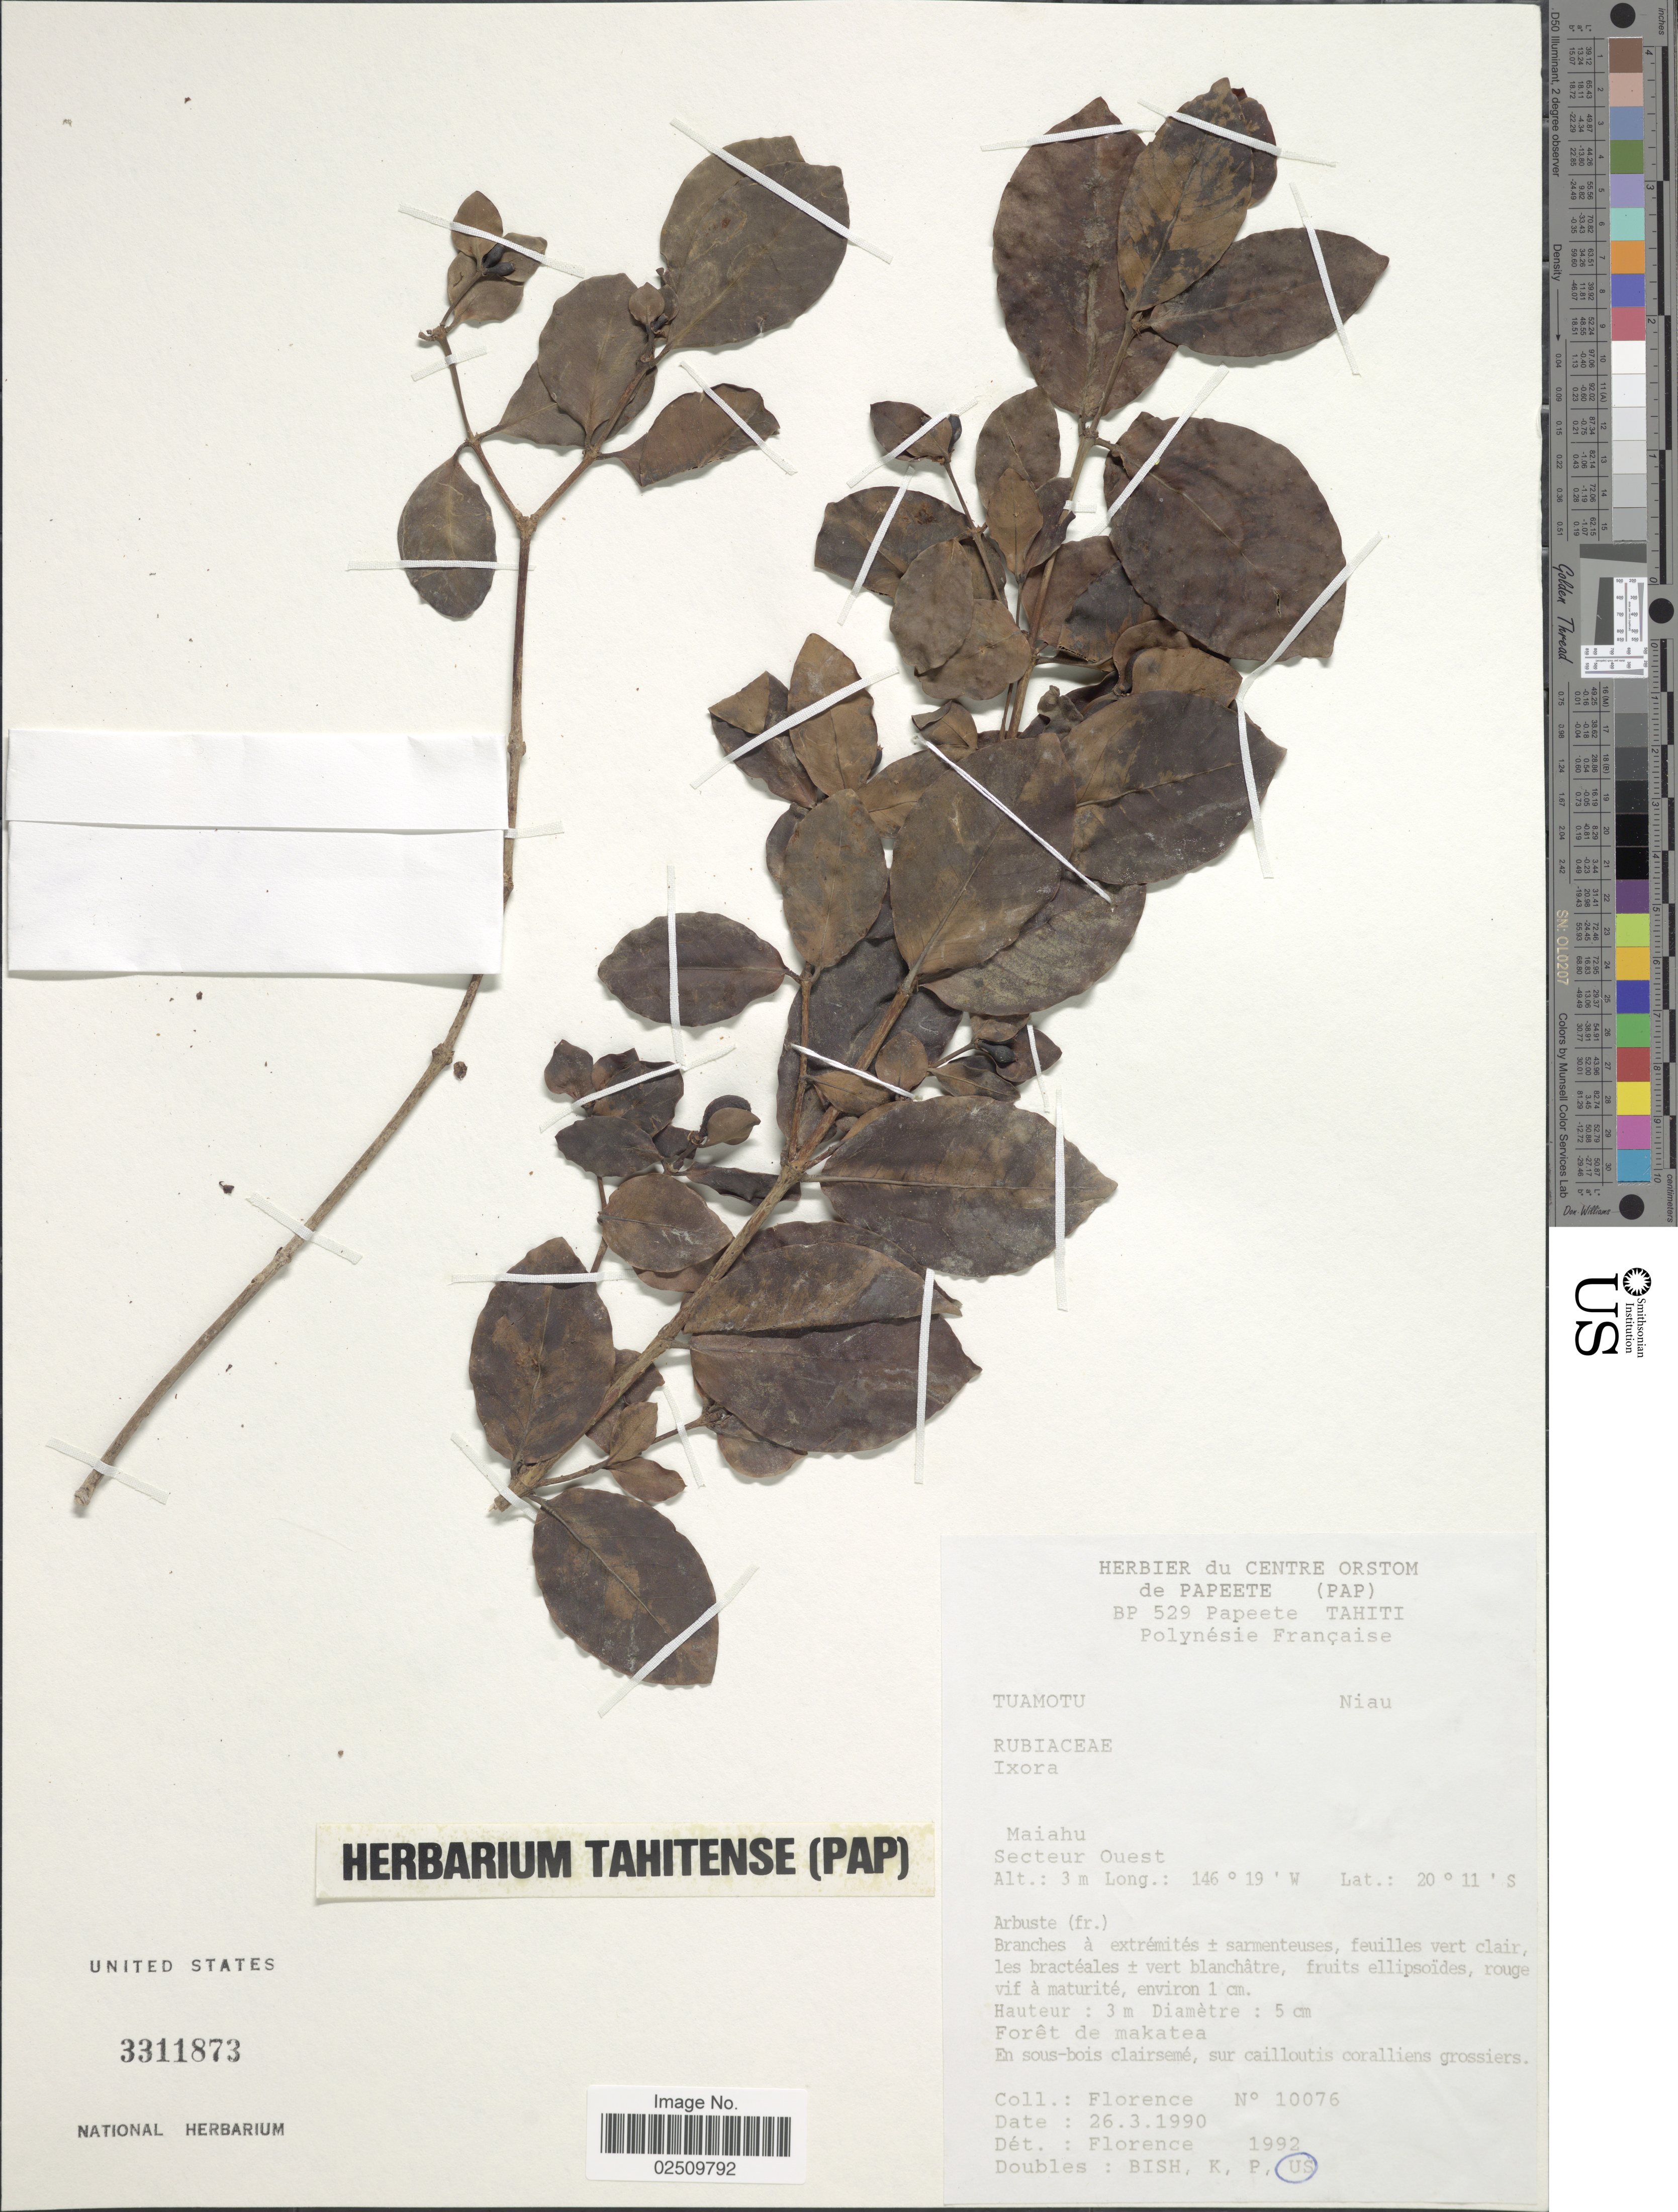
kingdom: Plantae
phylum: Tracheophyta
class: Magnoliopsida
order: Gentianales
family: Rubiaceae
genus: Ixora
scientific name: Ixora sp.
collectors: -. Florence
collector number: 10076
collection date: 1990-03-26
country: French Polynesia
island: Niau Atoll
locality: Polynésie Francaise. Tuamotu. Niau. Maiahu. Secteur Ouest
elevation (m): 3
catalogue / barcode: US 3311873